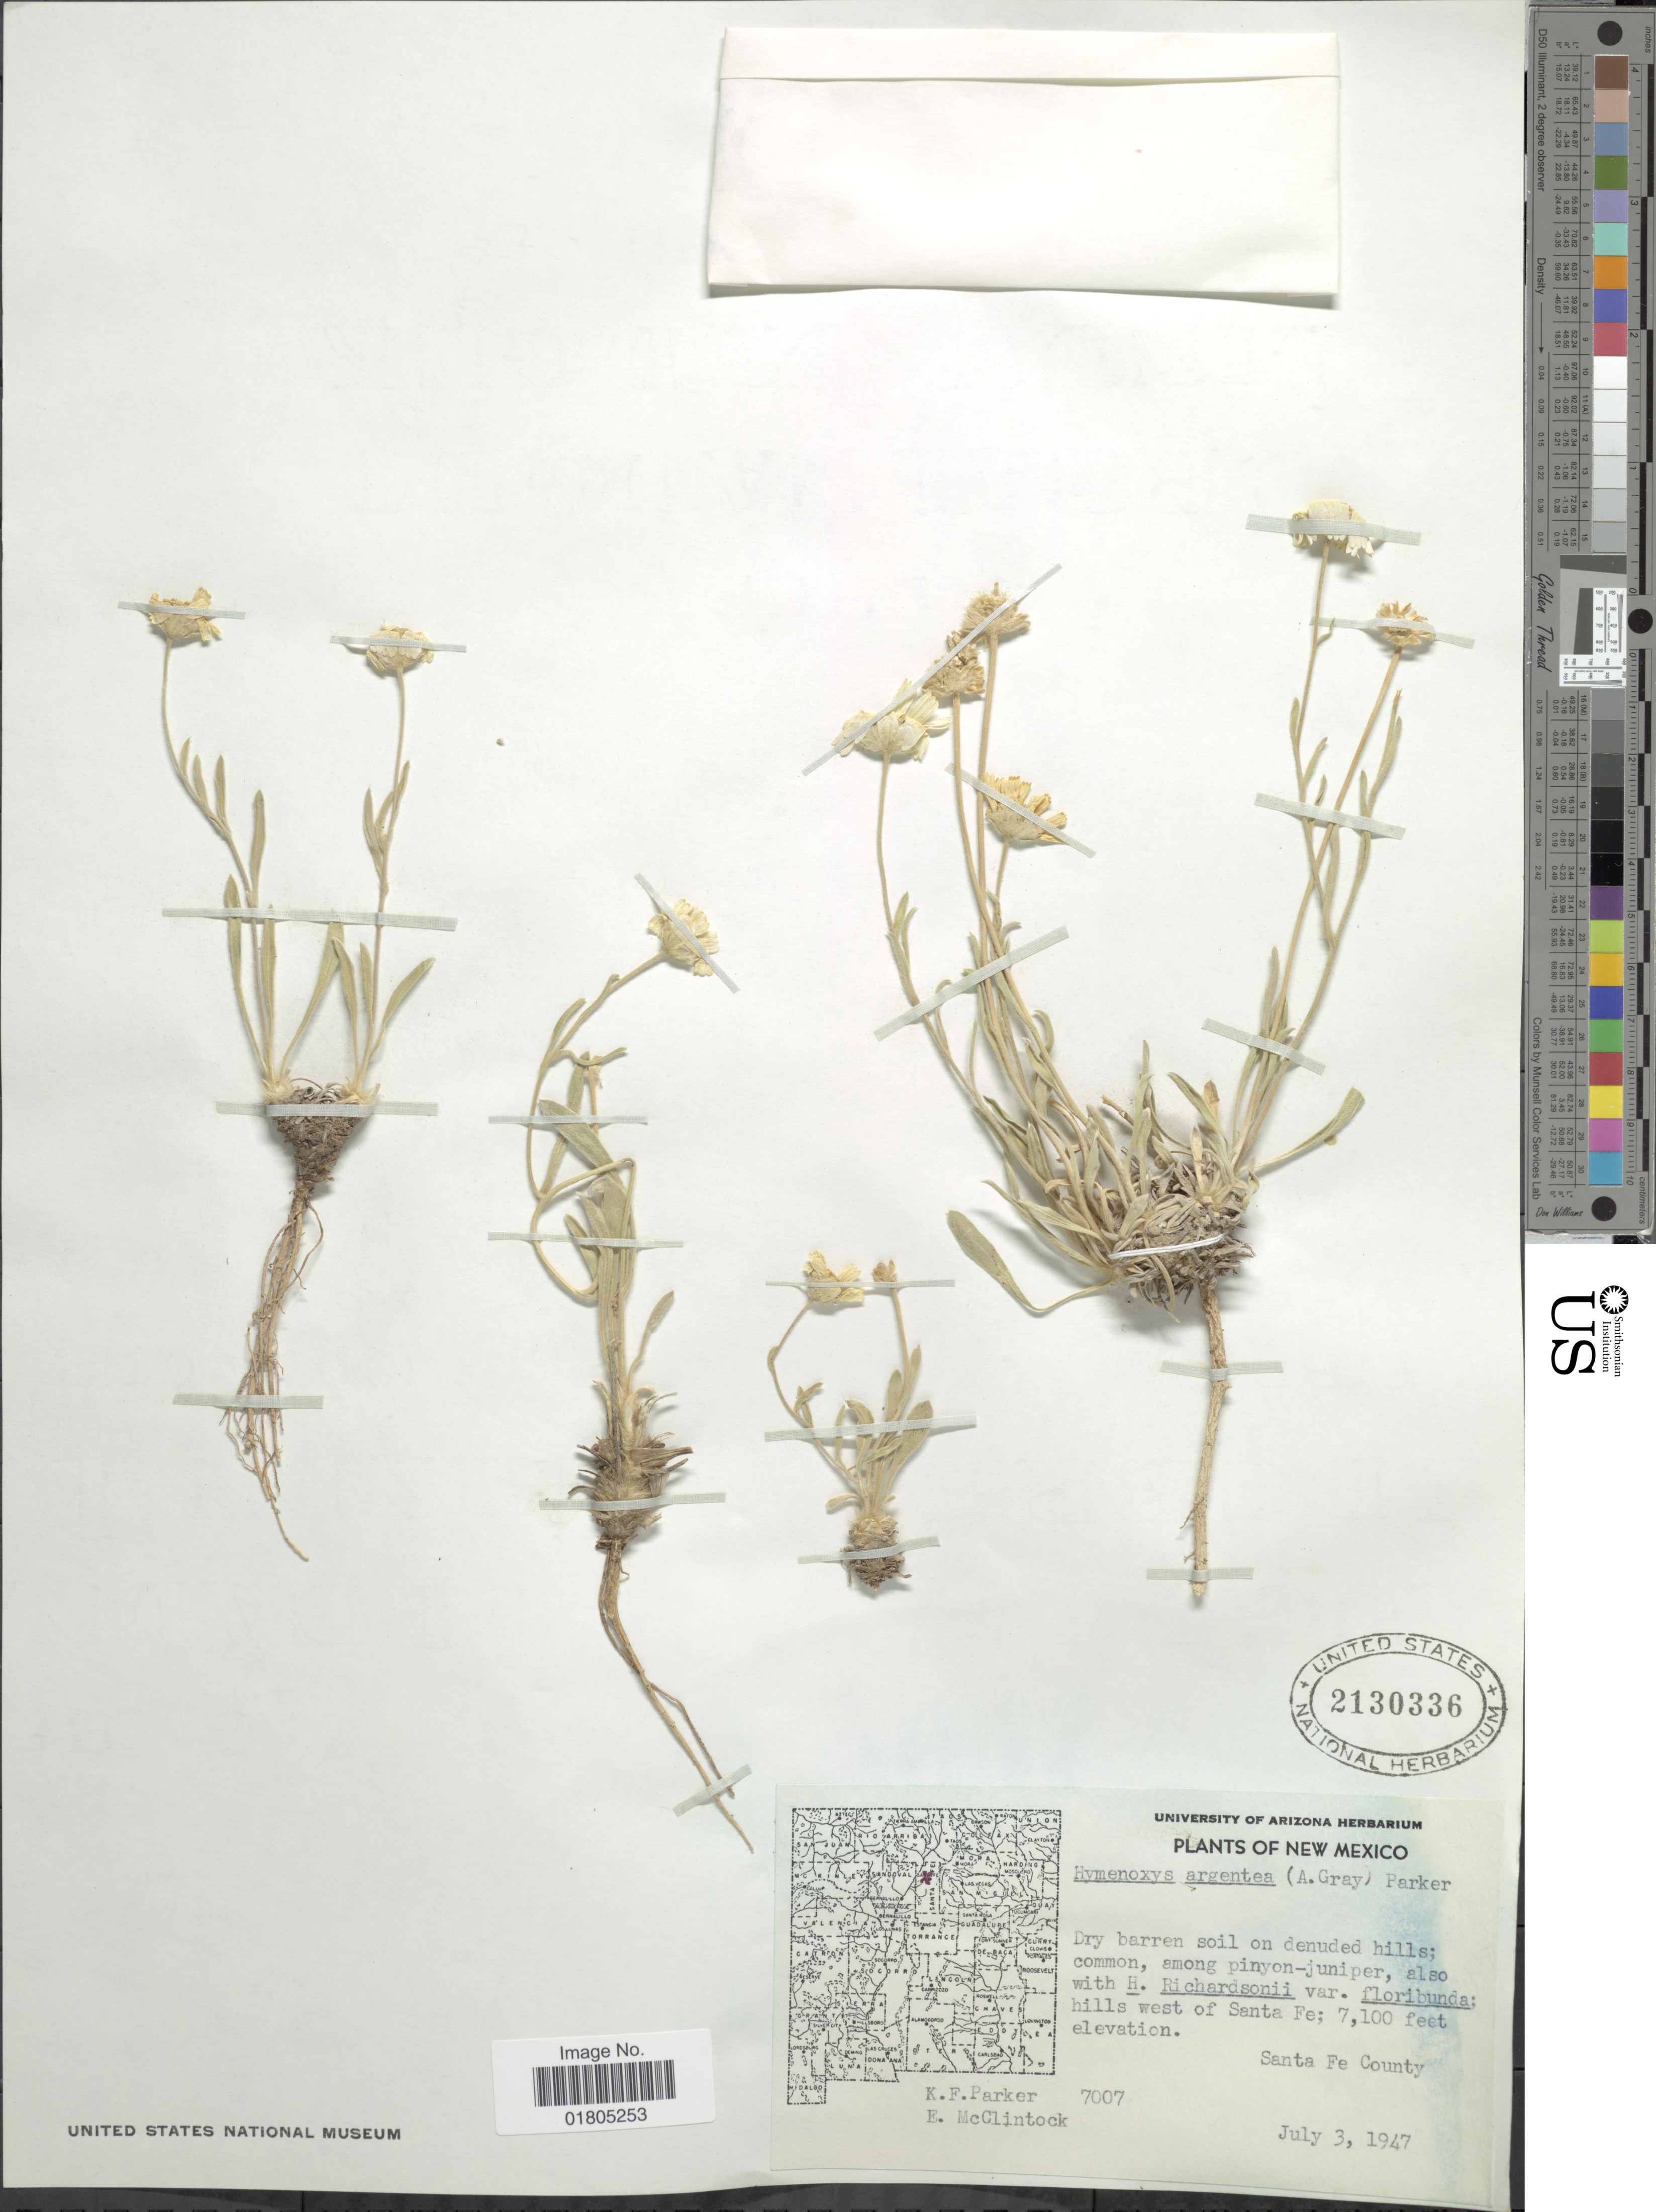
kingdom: Plantae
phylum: Tracheophyta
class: Magnoliopsida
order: Asterales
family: Asteraceae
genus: Actinea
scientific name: Actinea argentea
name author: (A. Gray) Kuntze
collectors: K. F. Parker & E. McClintock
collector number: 7007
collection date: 1947-07-03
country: United States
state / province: New Mexico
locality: Hills west of Santa Fe, Santa Fe County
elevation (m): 2164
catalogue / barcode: US 2130336